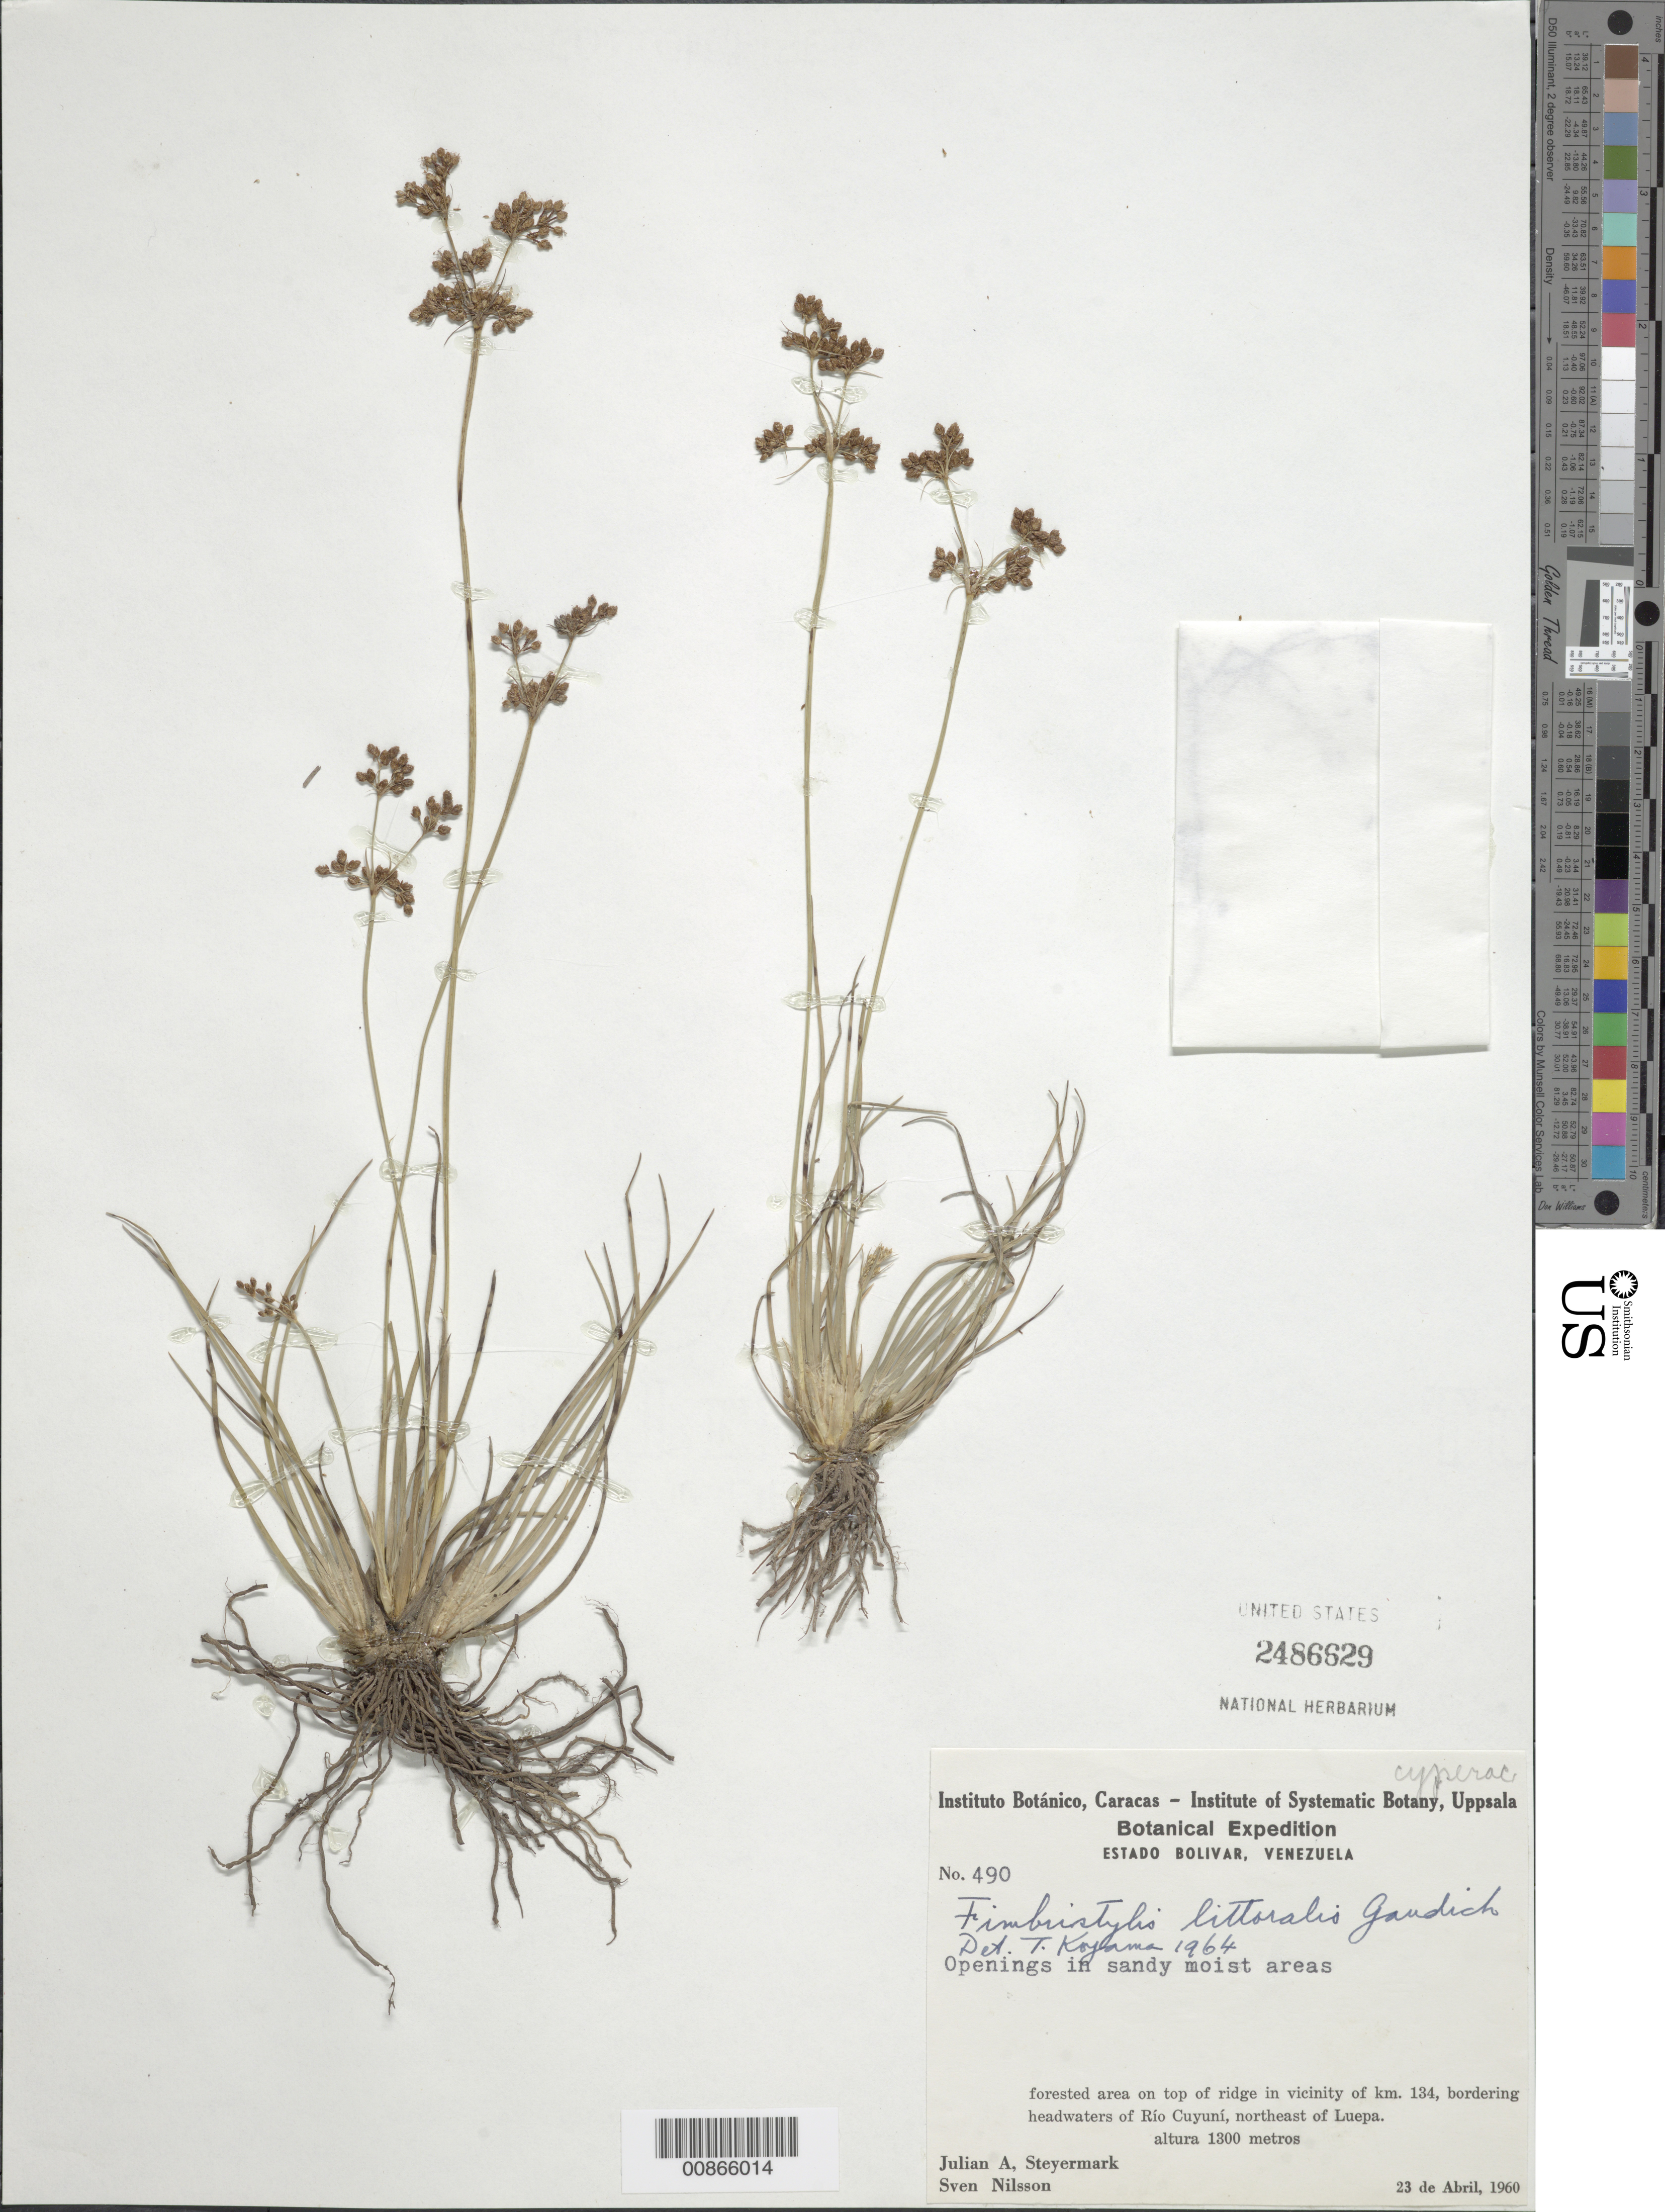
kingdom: Plantae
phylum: Tracheophyta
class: Liliopsida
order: Poales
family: Cyperaceae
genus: Fimbristylis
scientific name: Fimbristylis littoralis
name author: Gaudich.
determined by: Strong, M. T., (US), Smithsonian Institution - National Museum of Natural History (UNITED STATES)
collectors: J. Steyermark & S. Nilsson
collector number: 60 490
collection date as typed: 23-Apr-60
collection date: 1960-04-23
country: Venezuela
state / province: Bolívar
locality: Río Cuyuni headwaters, km 134, NE of Luepa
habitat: Forested area on top of ridge; openings in sandy moist areas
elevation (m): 1300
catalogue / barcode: US 2486629